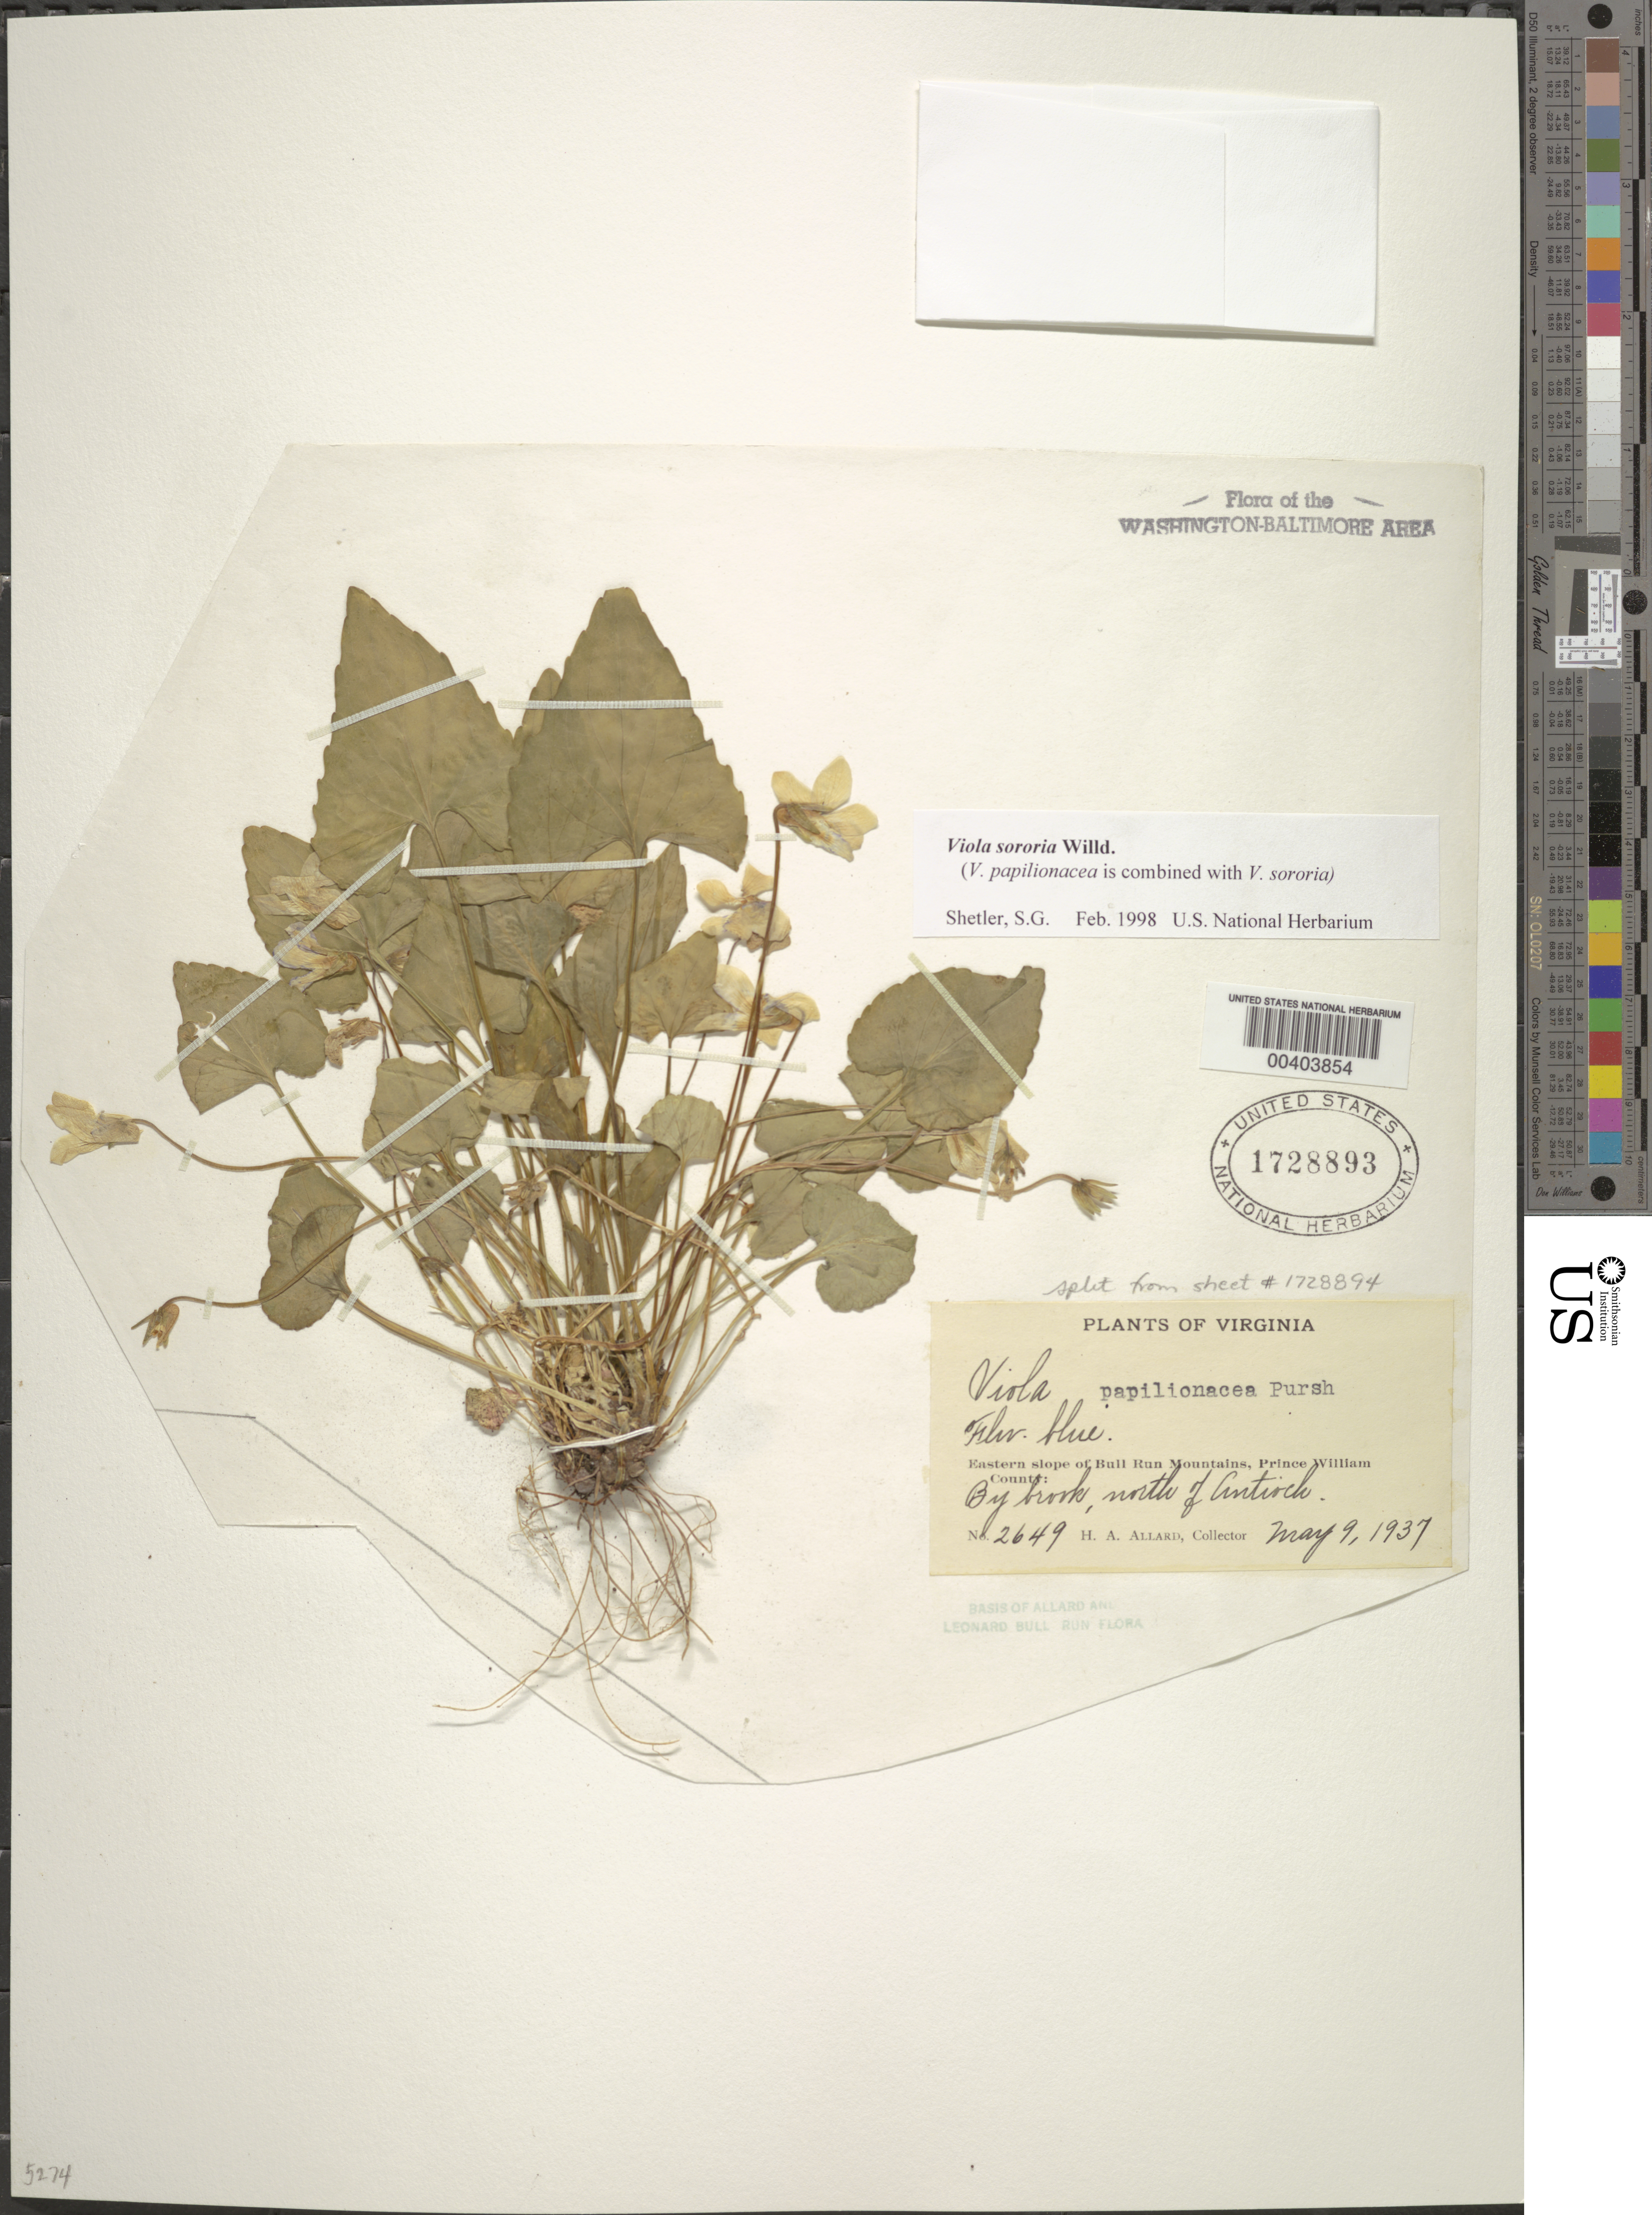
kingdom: Plantae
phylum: Tracheophyta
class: Magnoliopsida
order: Malpighiales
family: Violaceae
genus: Viola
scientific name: Viola sororia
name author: Willd.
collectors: H. A. Allard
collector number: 2649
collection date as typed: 09 May 1937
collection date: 1937-05-09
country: United States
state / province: Virginia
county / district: Prince William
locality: North of Antioch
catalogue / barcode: US 1728893